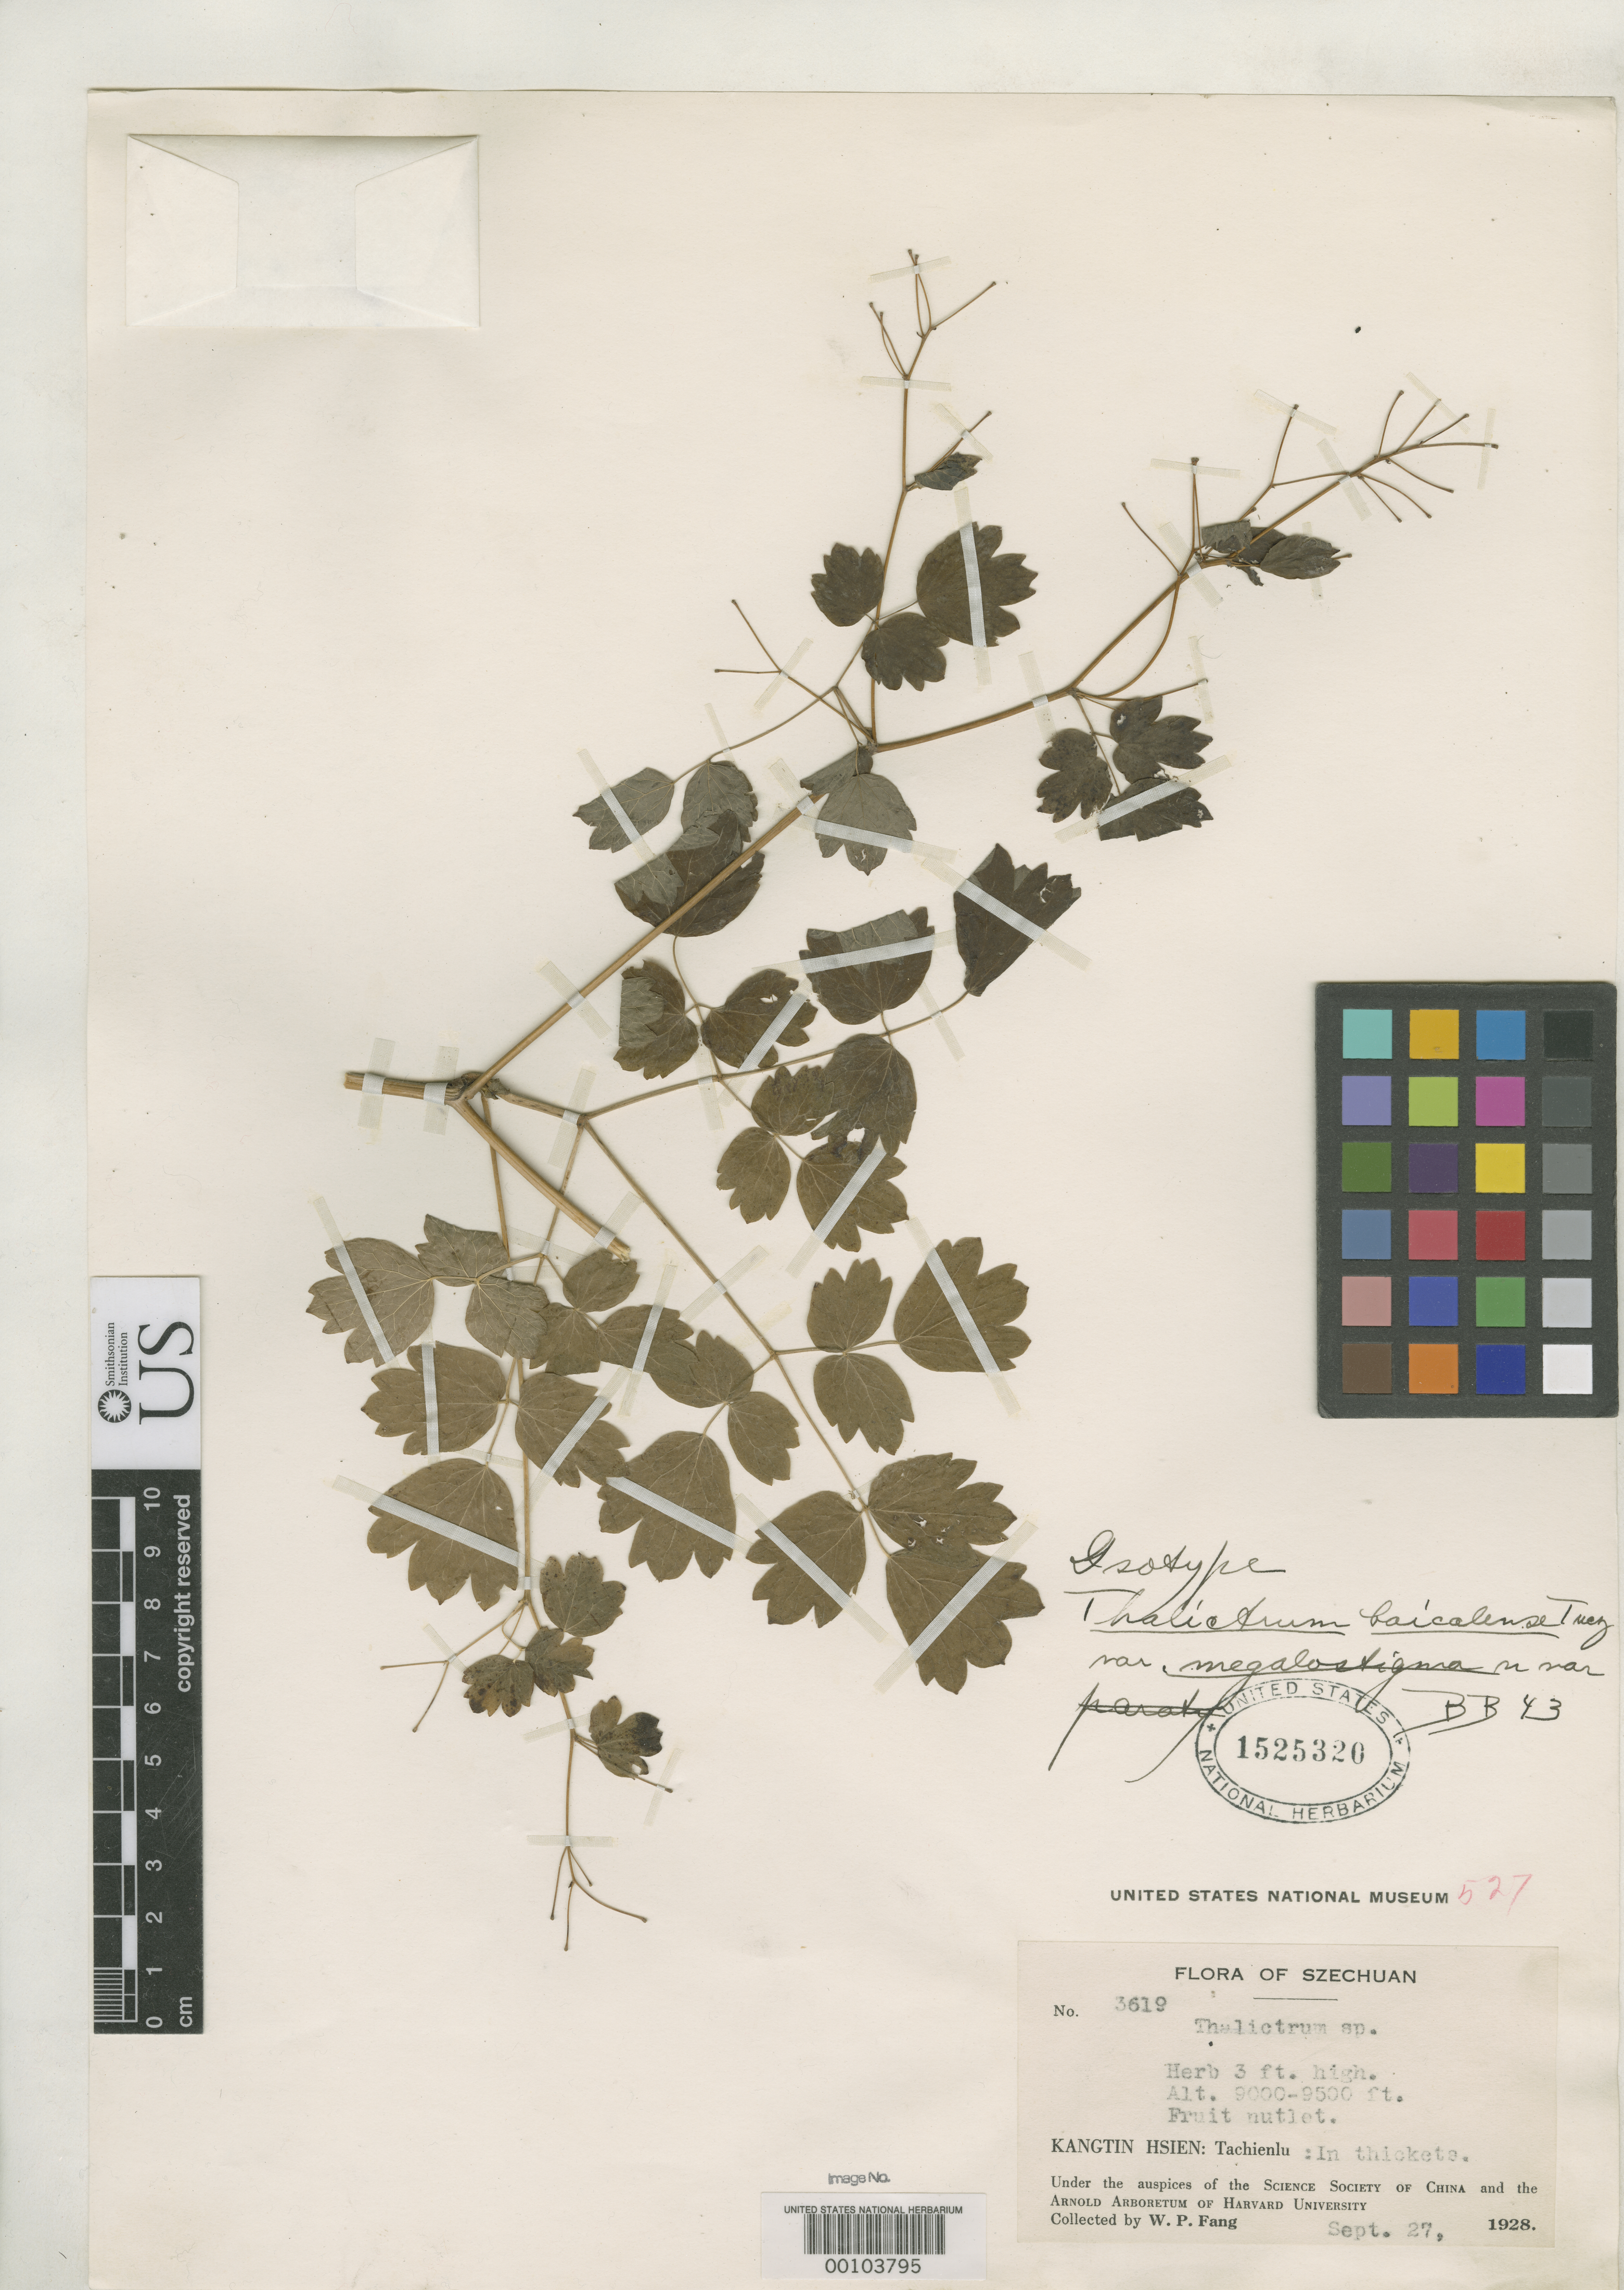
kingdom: Plantae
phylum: Tracheophyta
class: Magnoliopsida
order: Ranunculales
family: Ranunculaceae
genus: Thalictrum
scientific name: Thalictrum baicalense var. megalostigma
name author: B. Boivin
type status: Isotype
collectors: W. P. Fang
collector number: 3619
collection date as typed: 27 Sep 1928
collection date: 1928-09-27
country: China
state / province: Sichuan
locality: Kangtien Hsien, Tachienlu.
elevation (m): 2743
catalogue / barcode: US 1525320